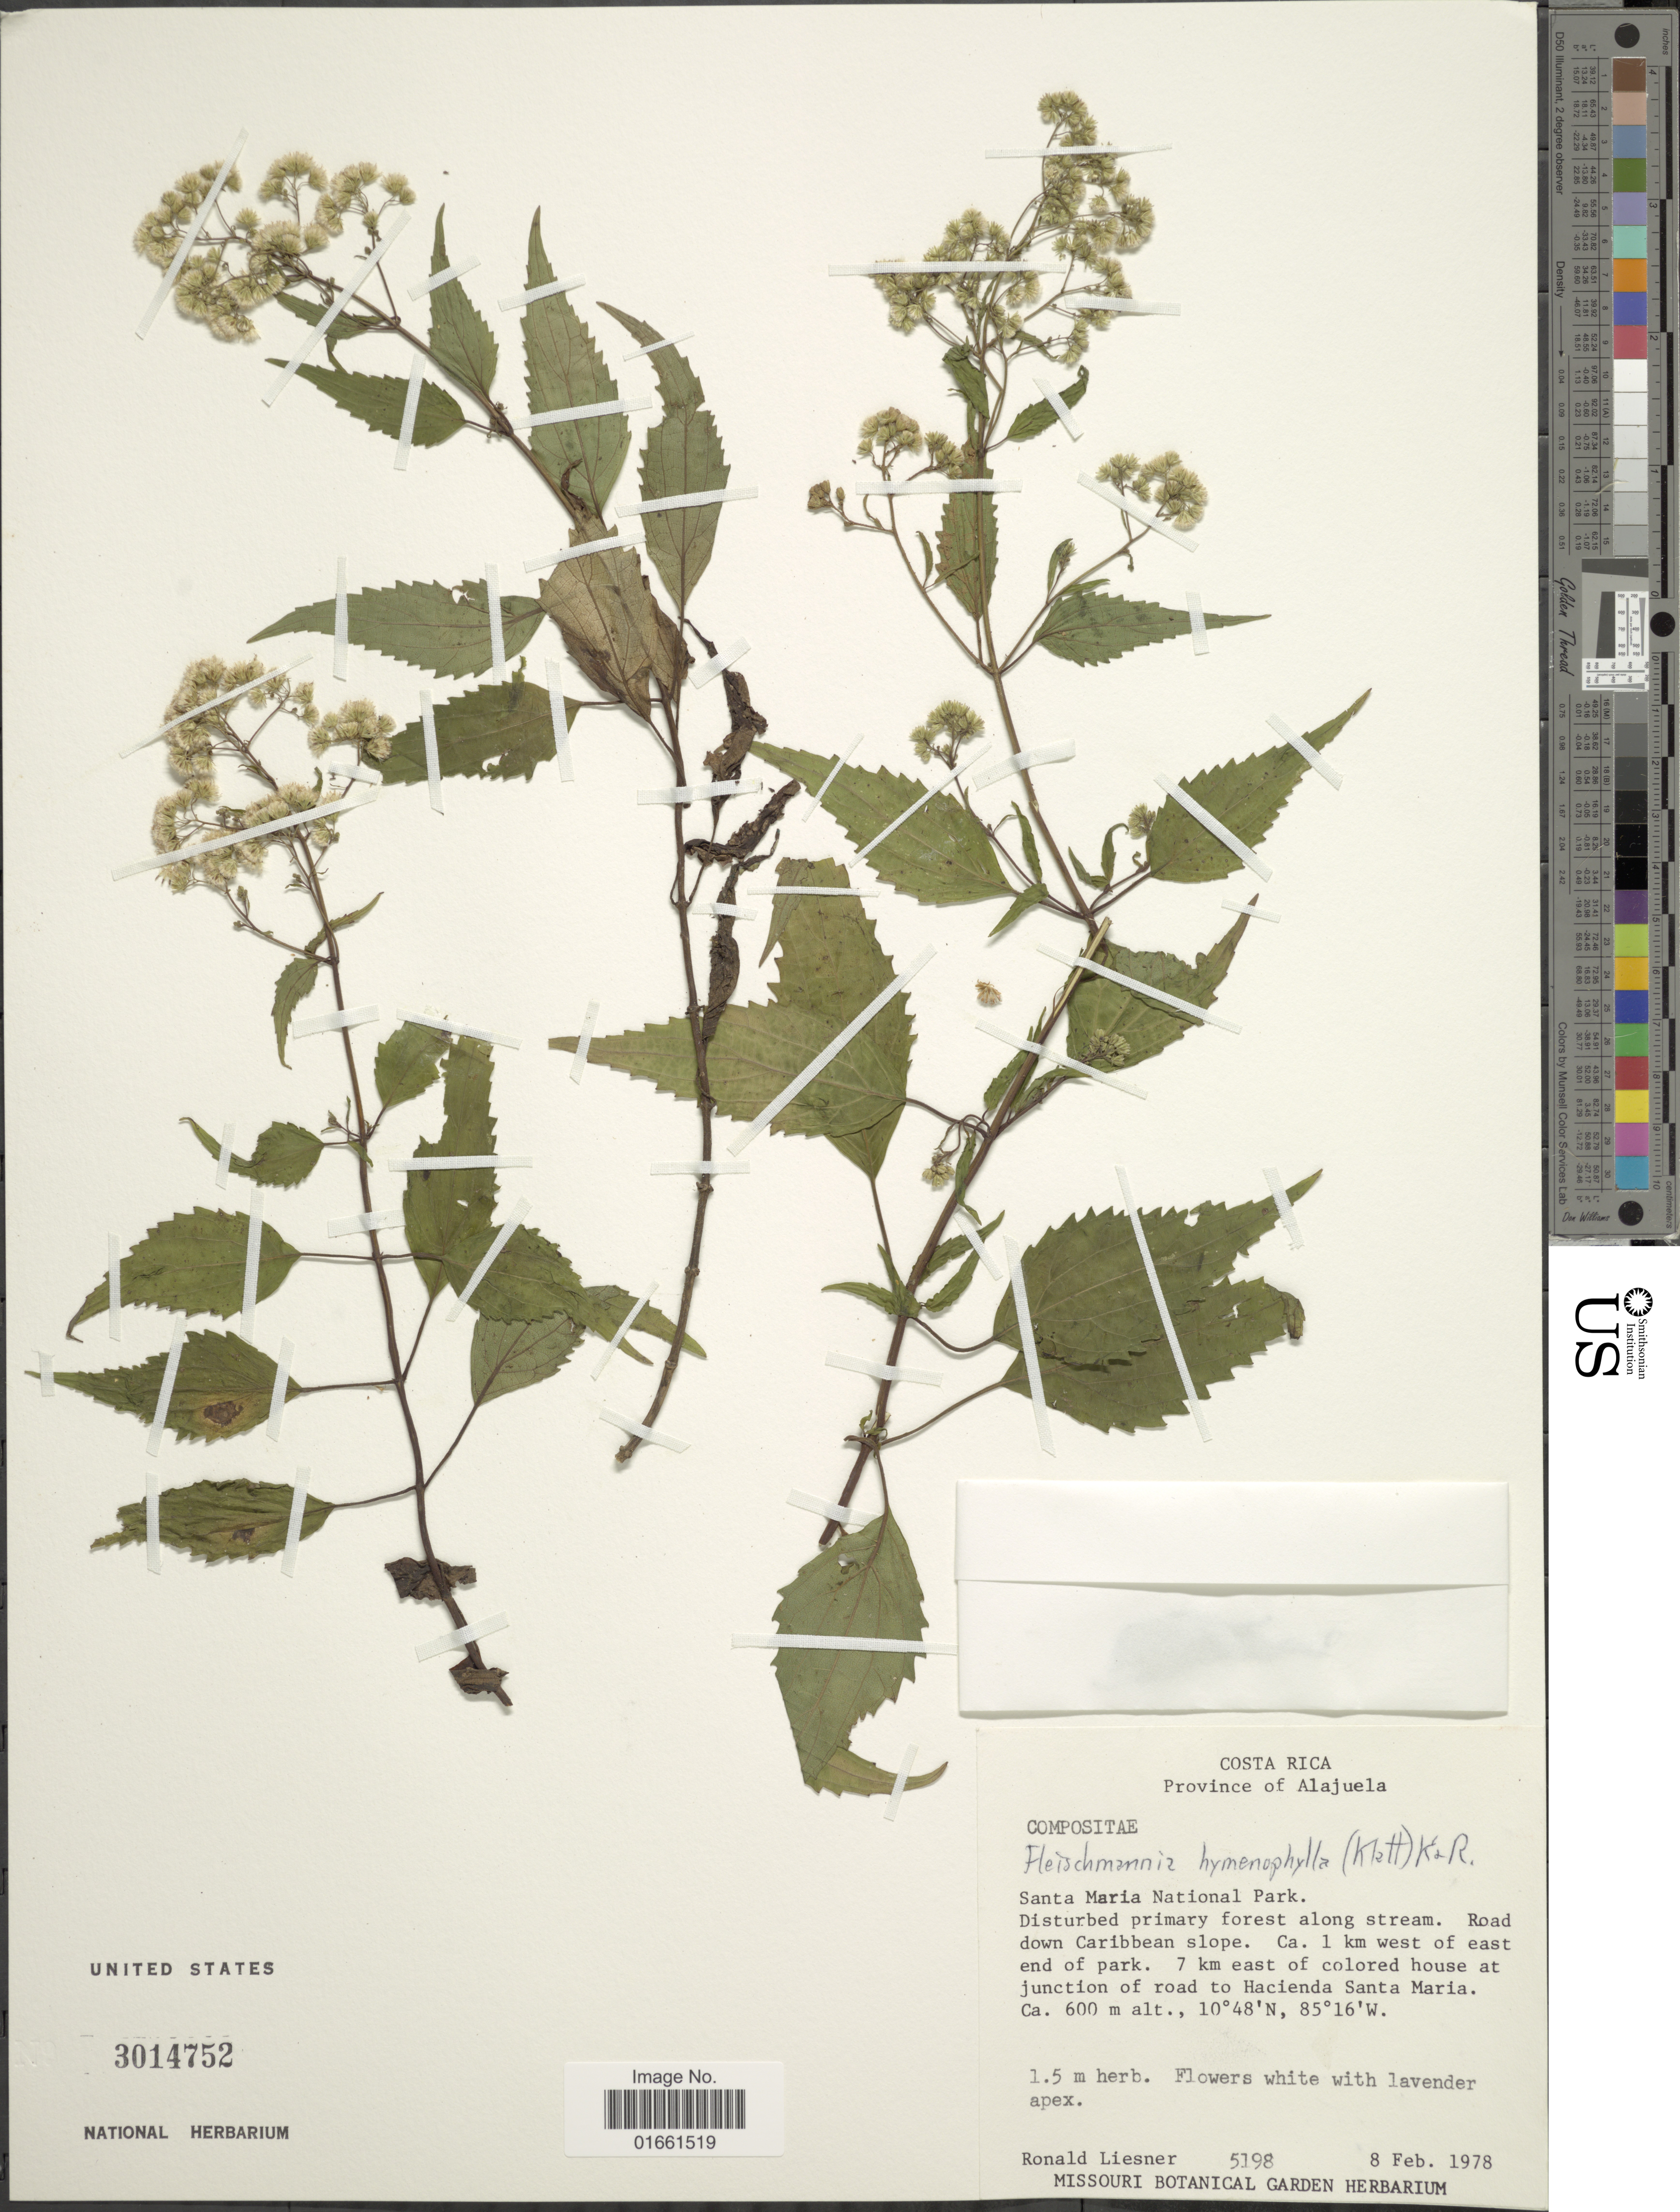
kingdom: Plantae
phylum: Tracheophyta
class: Magnoliopsida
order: Asterales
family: Asteraceae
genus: Fleischmannia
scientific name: Fleischmannia hymenophylla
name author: (Klatt) R.M. King & H. Rob.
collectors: R. L. Liesner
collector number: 5198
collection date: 1978-02-08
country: Costa Rica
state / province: Alajuela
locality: Santa Maria National Park, Distubed primary forest along stream, Road down Caribbean slope, Ca 1 km west of east end of Park. 7 km east of colored house at junction of Road to Hacienda Santa Maria.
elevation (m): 600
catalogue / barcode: US 3014752